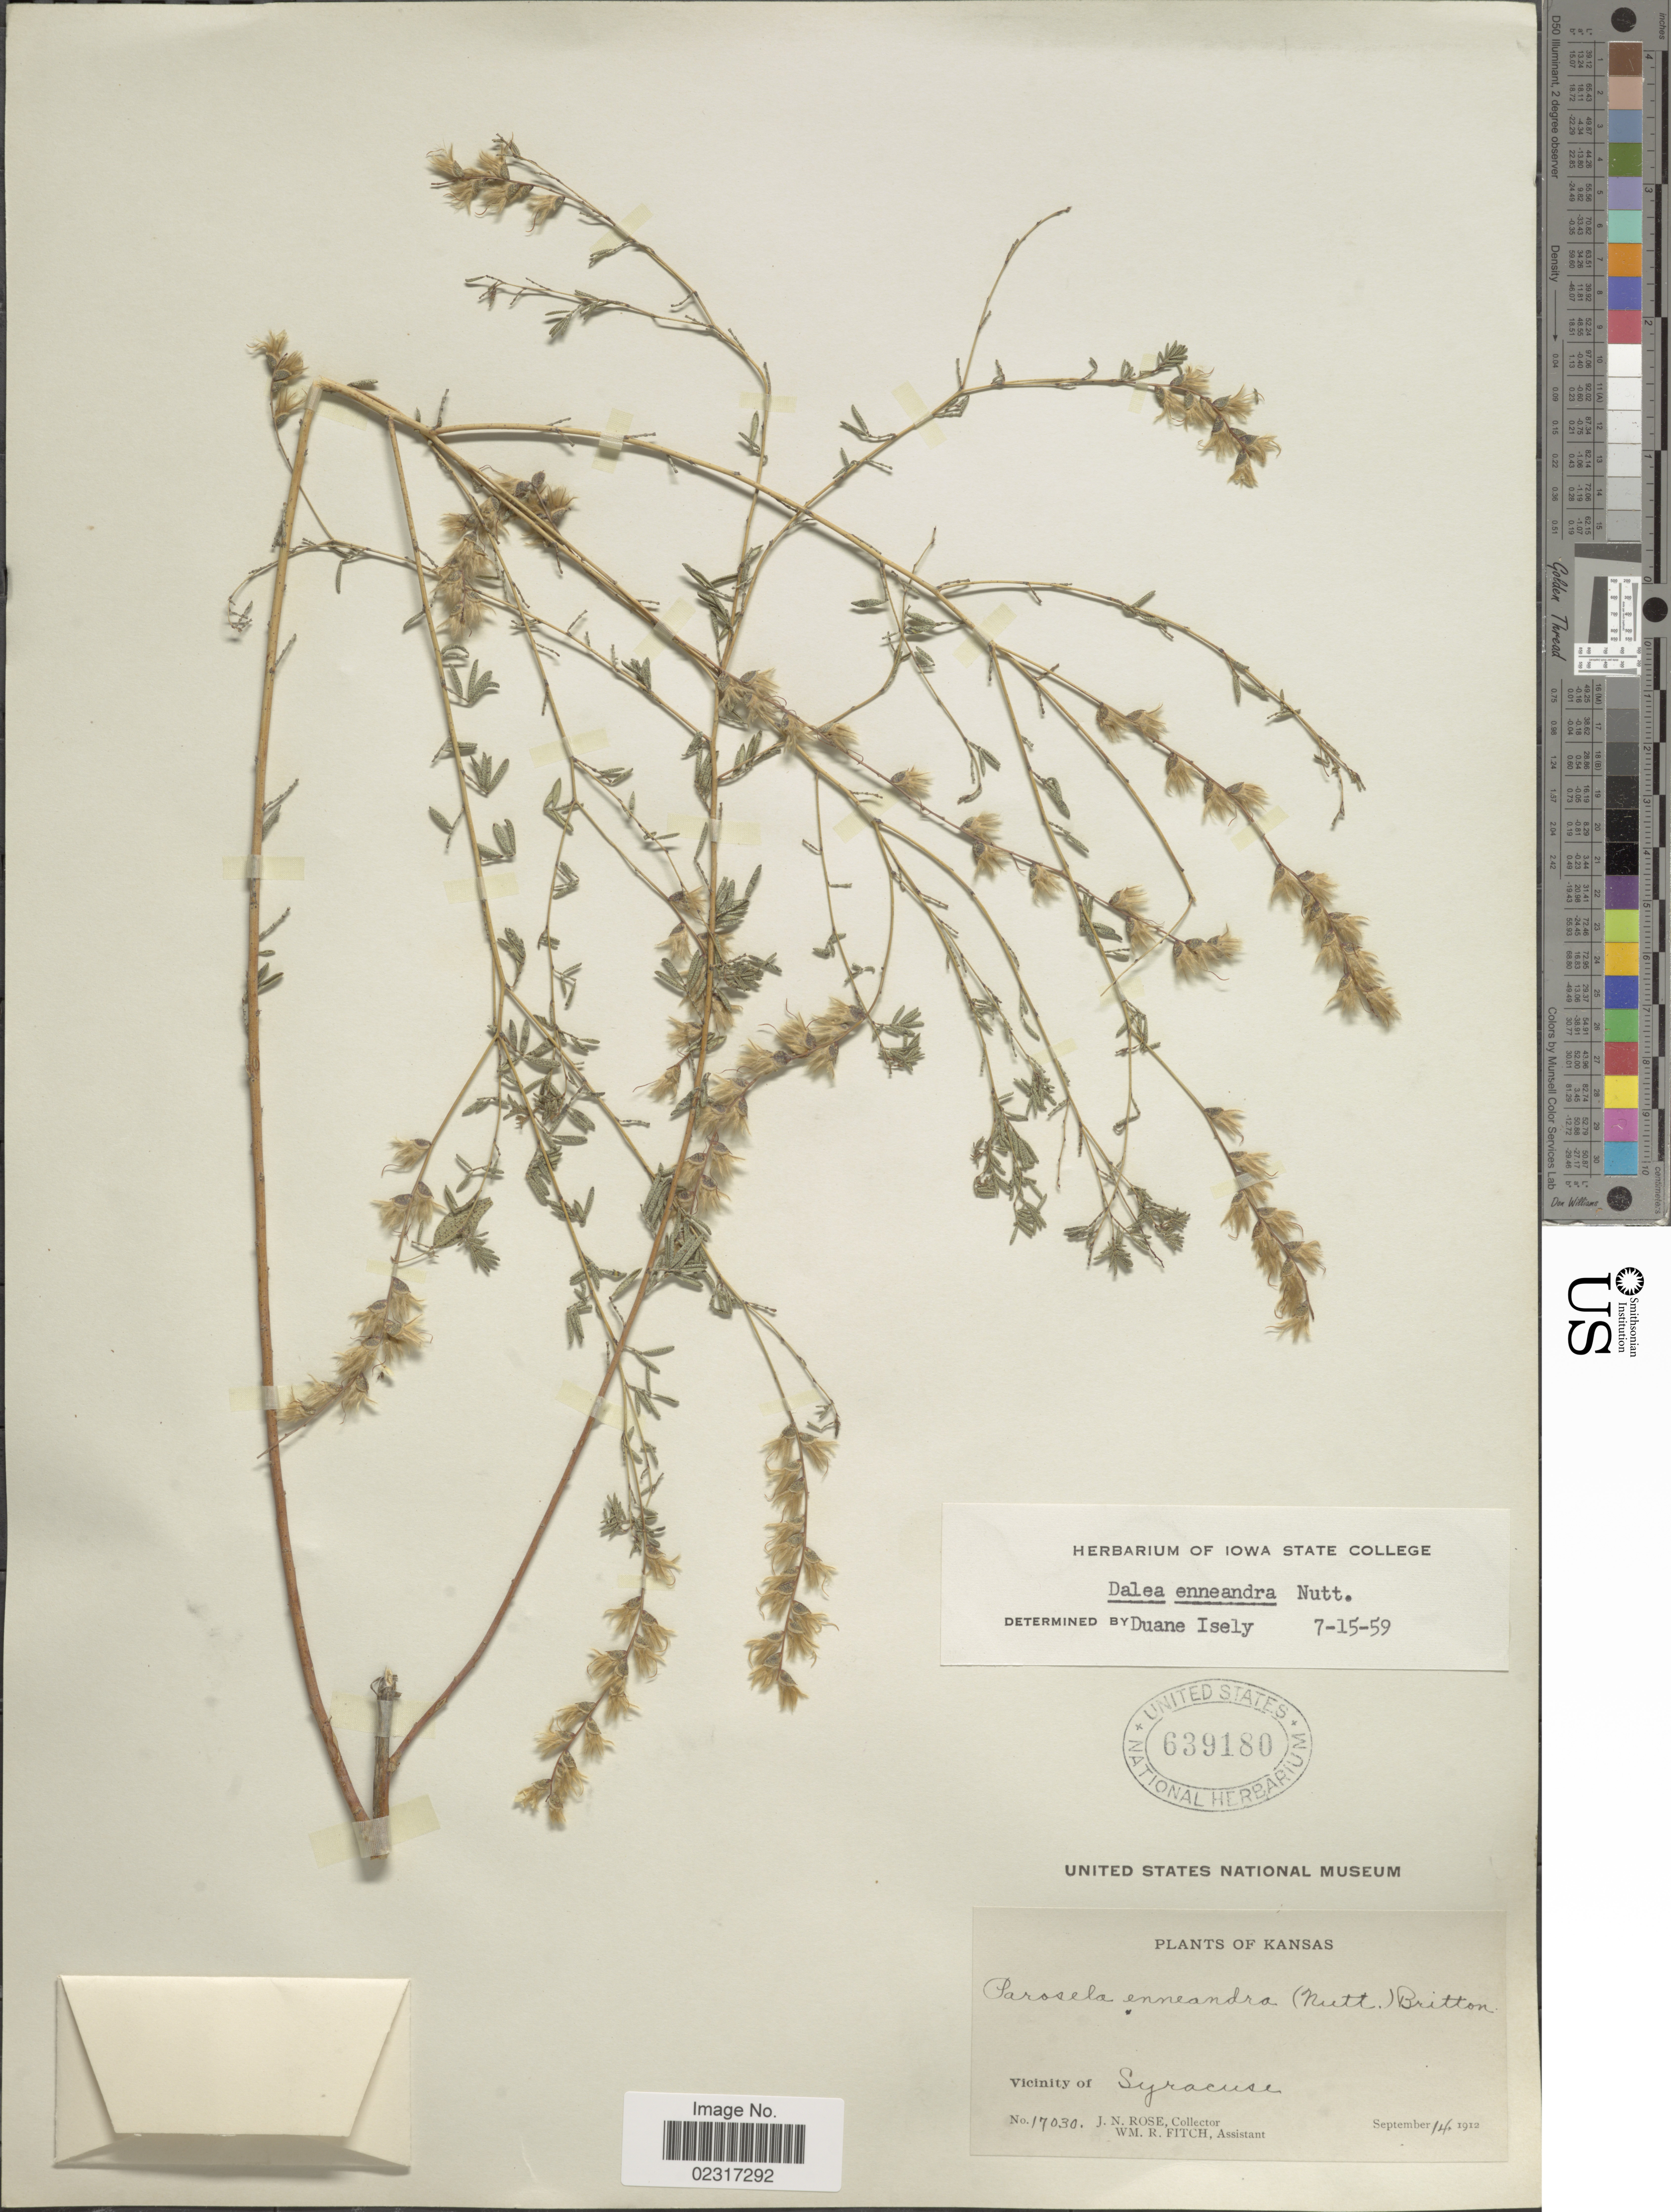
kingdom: Plantae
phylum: Tracheophyta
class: Magnoliopsida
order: Fabales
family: Fabaceae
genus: Dalea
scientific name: Dalea enneandra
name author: Nutt.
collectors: J. N. Rose & W. R. Fitch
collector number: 17030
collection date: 1912-09-14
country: United States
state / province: Kansas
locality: Vicinity of Syracuse.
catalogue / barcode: US 639180